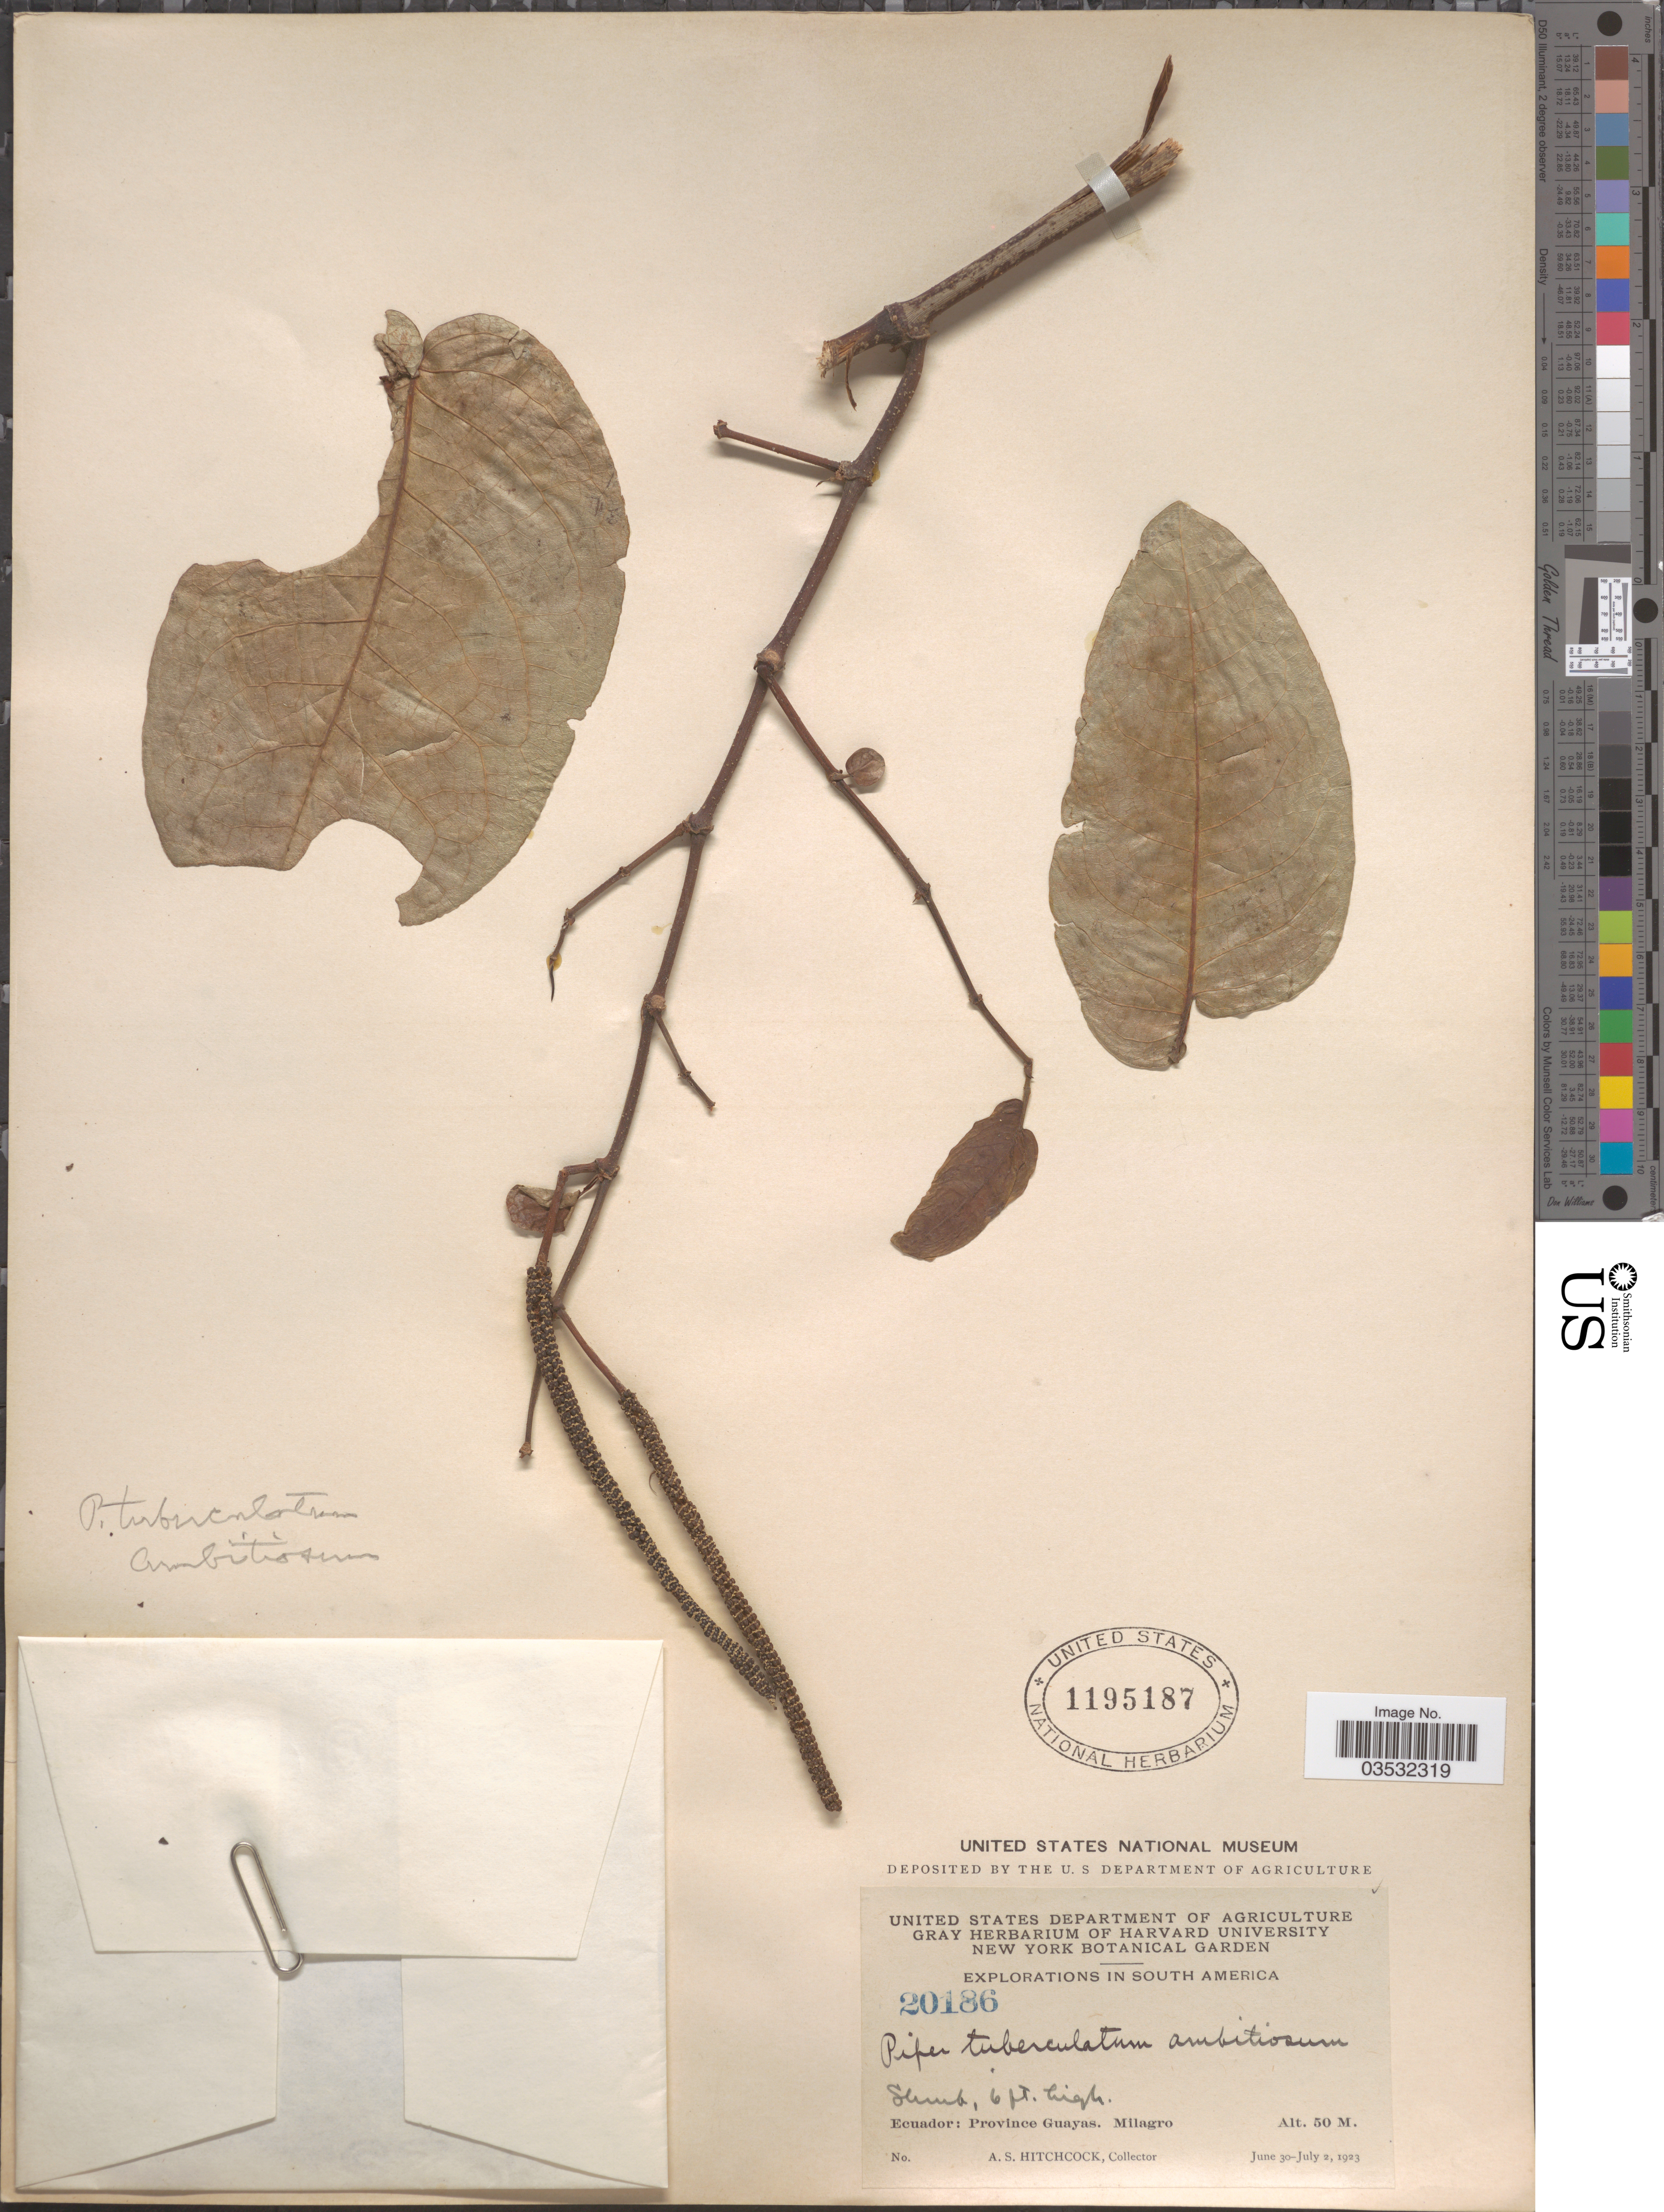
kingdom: Plantae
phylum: Tracheophyta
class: Magnoliopsida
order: Piperales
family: Piperaceae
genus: Piper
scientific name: Piper tuberculatum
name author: Jacq.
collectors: A. S. Hitchcock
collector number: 20186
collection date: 1923-06-30/1923-07-02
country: Ecuador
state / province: Guayas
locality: Milagro.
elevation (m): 50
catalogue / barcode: US 1195187